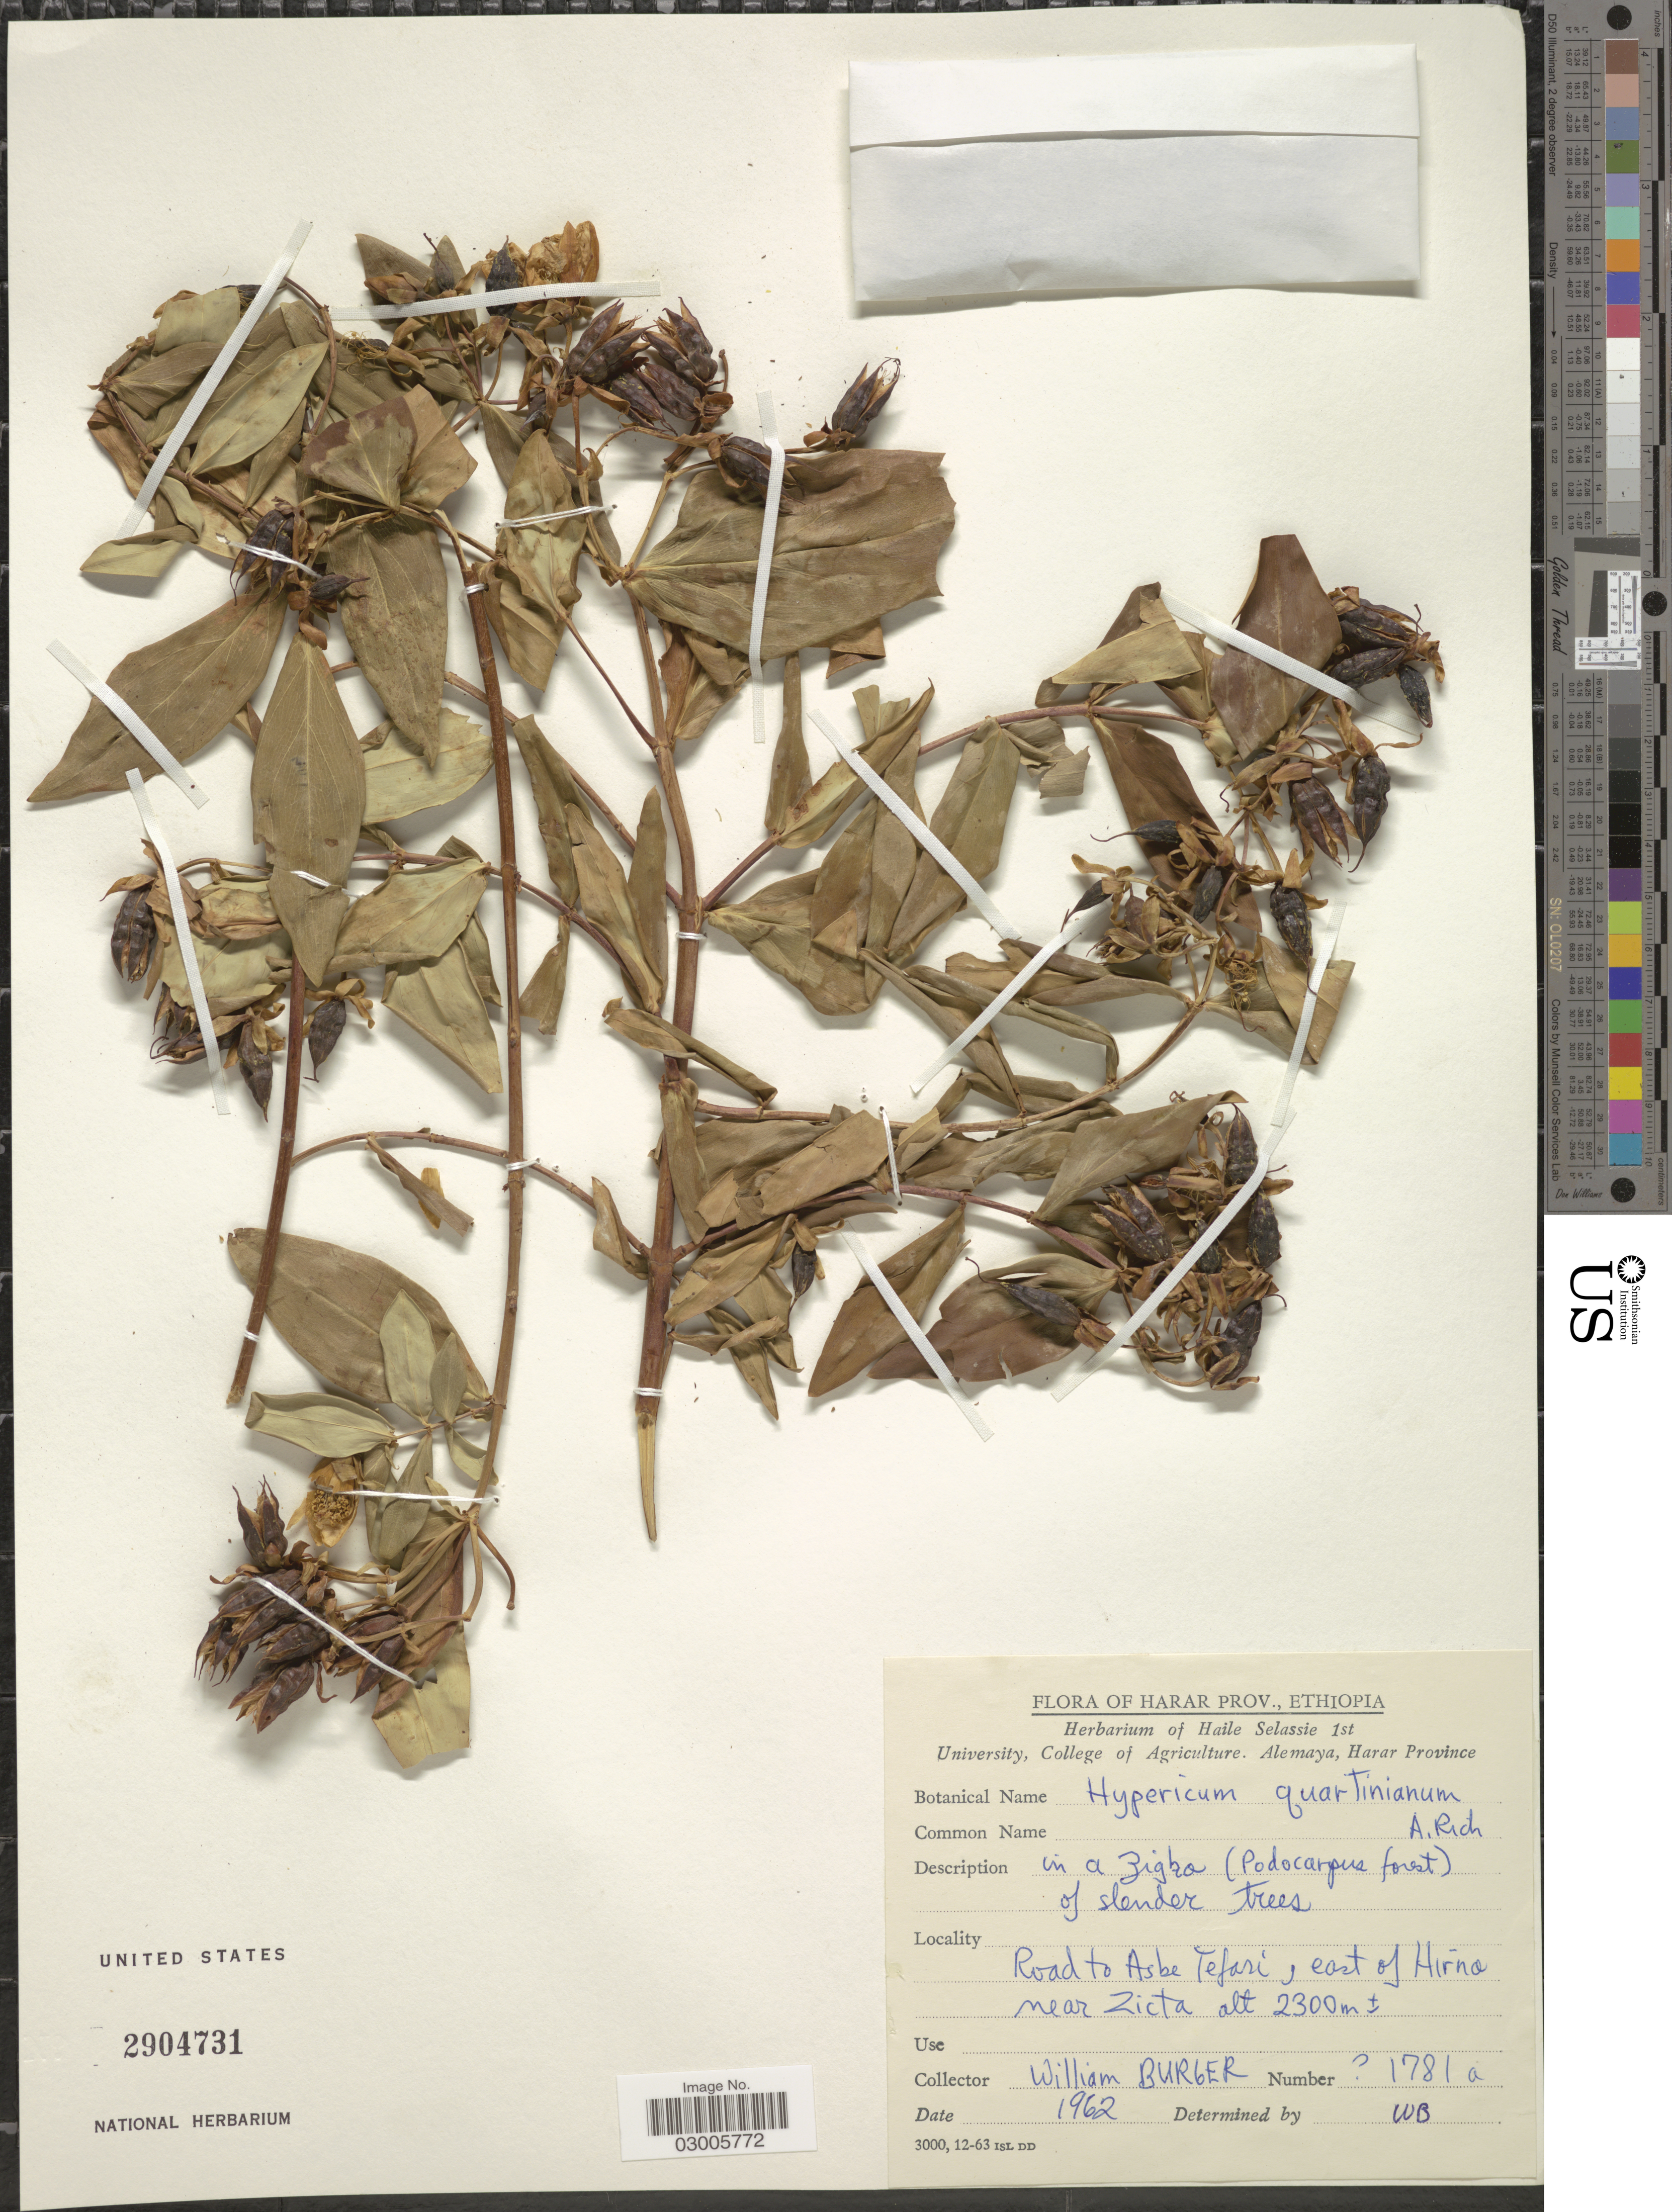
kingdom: Plantae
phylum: Tracheophyta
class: Magnoliopsida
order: Malpighiales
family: Hypericaceae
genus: Hypericum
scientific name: Hypericum quartinianum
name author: A. Rich.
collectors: W. Burger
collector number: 1781a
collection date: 1962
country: Ethiopia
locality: Harar Prov., Road to Asbe Tefari, east of Hirna near Zicta.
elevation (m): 2300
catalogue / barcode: US 2904731